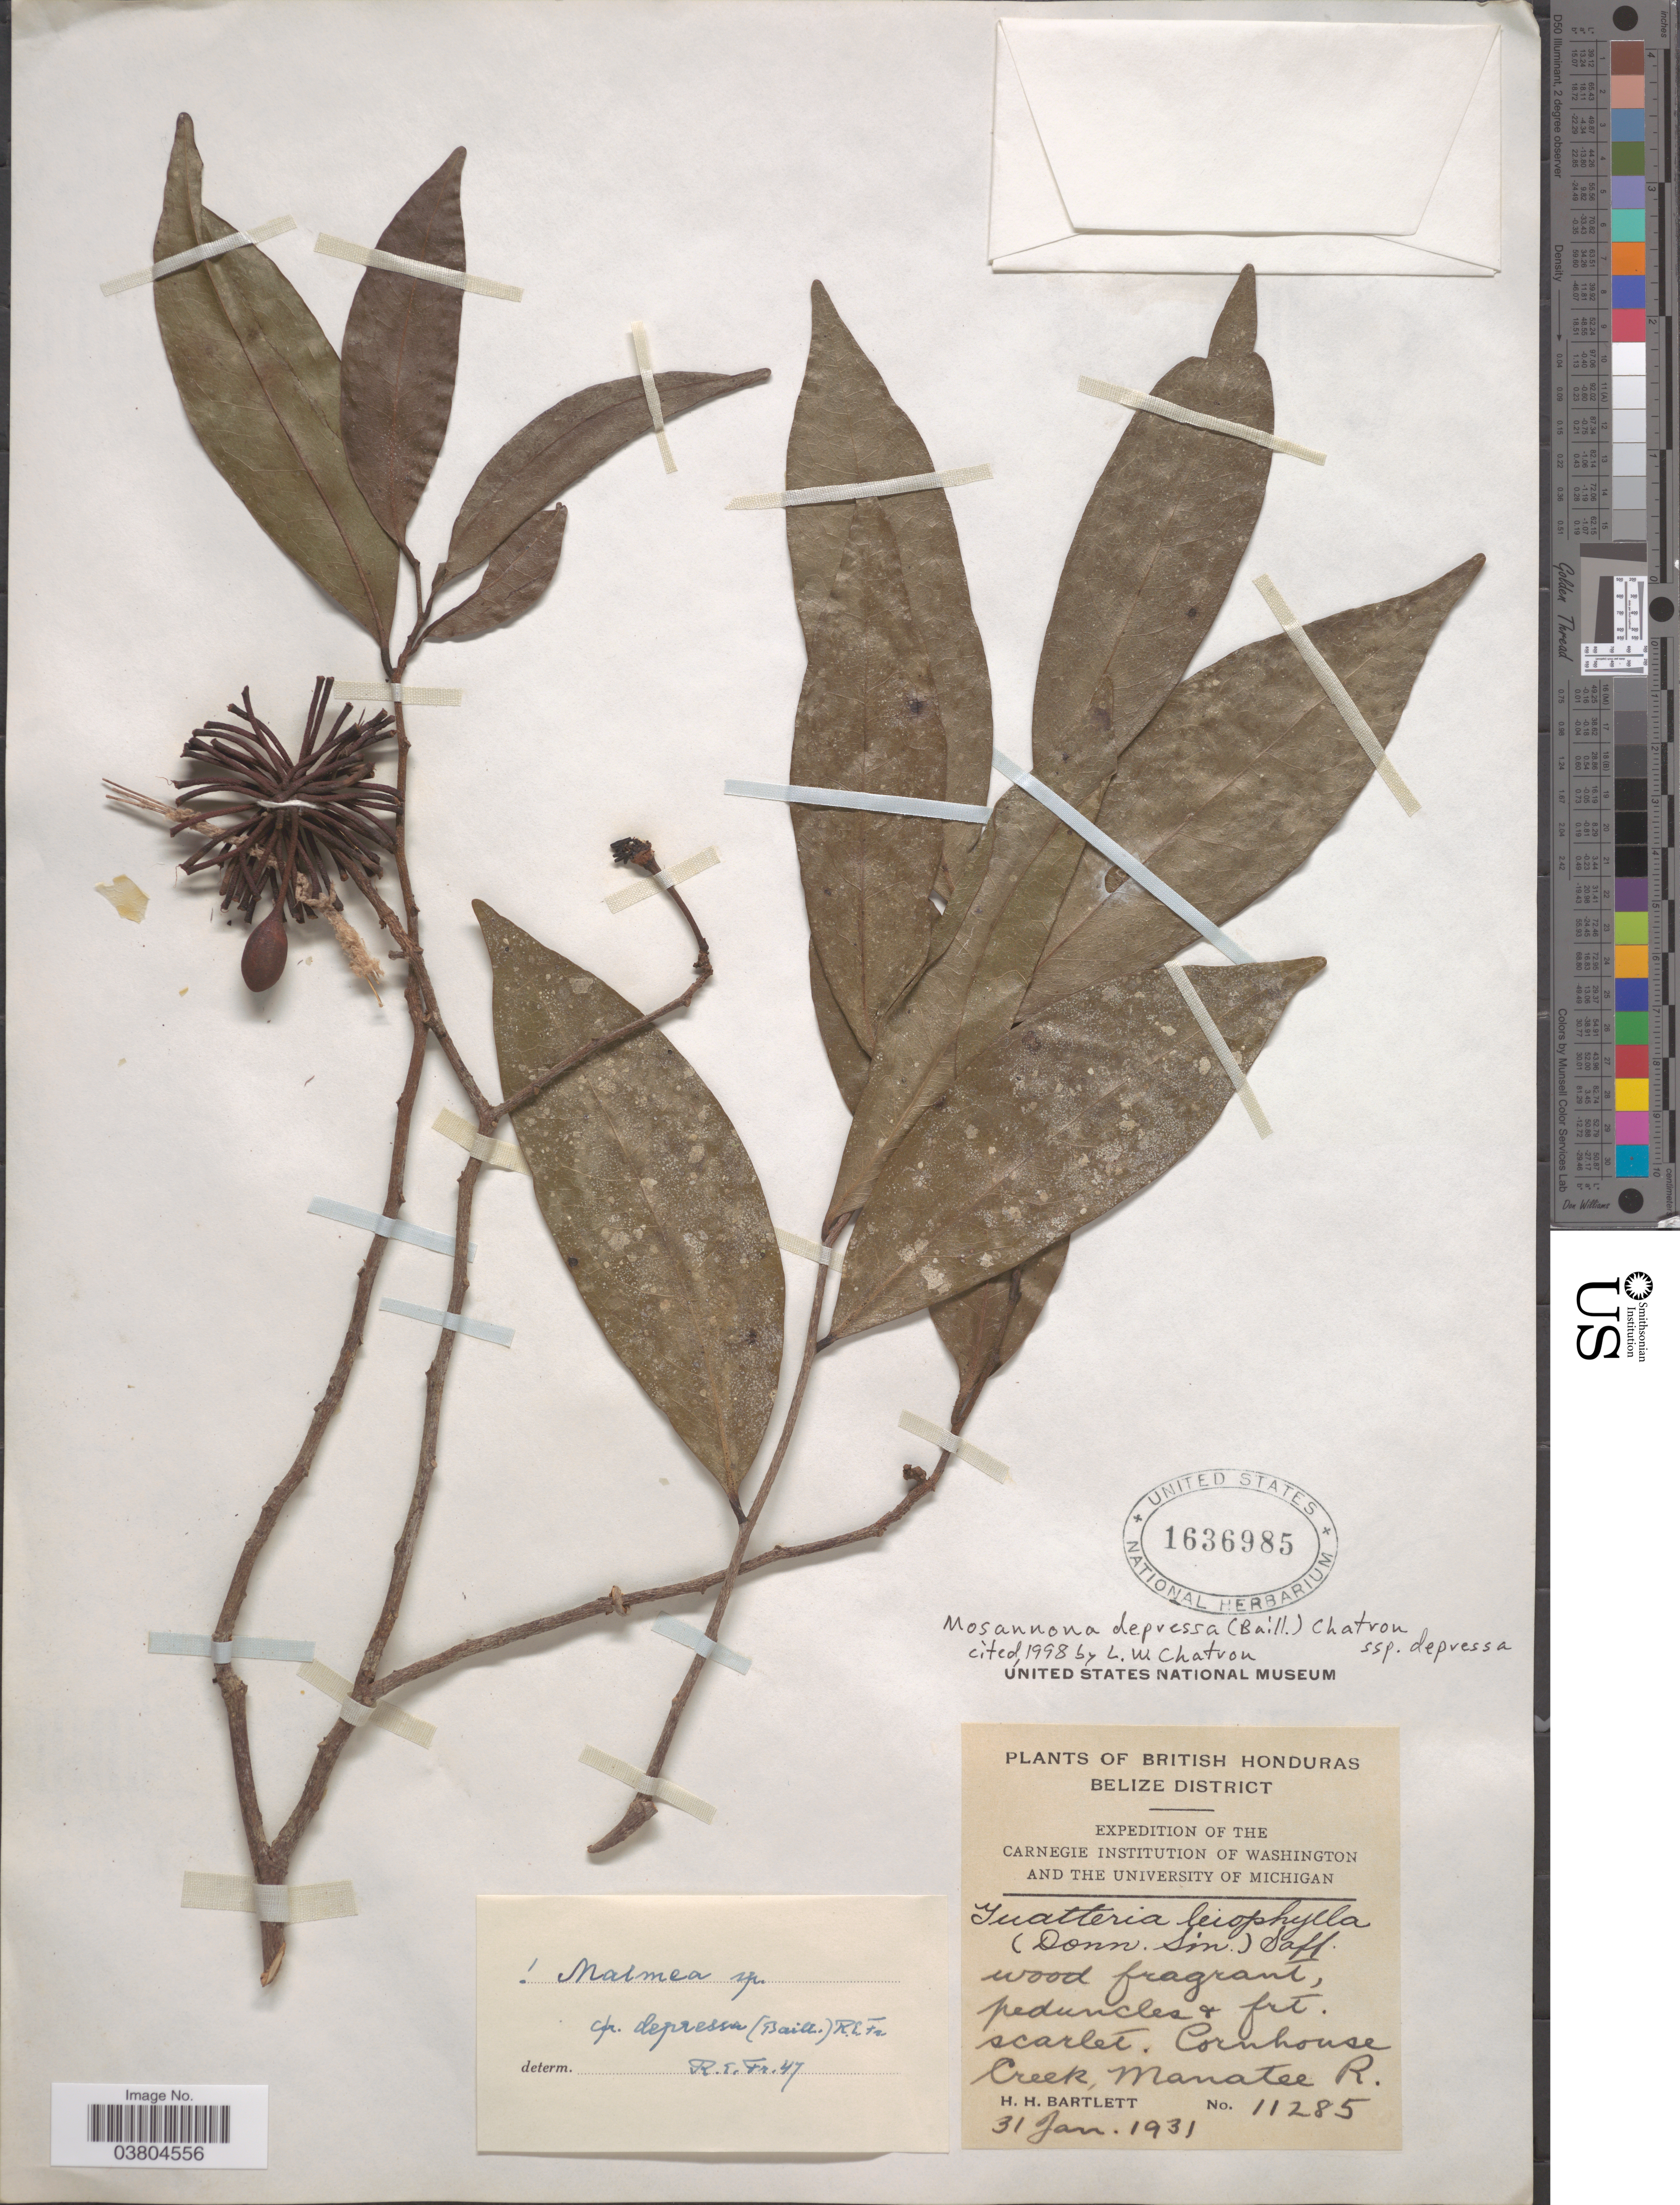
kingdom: Plantae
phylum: Tracheophyta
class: Magnoliopsida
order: Magnoliales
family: Annonaceae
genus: Mosannona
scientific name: Mosannona depressa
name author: (Baill.) Chatrou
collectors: H. H. Bartlett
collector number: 11285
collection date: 1931-01-31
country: Belize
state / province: Belize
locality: British Honduras. Belize District. Cornhouse Creek, Manatee R.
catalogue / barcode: US 1636985